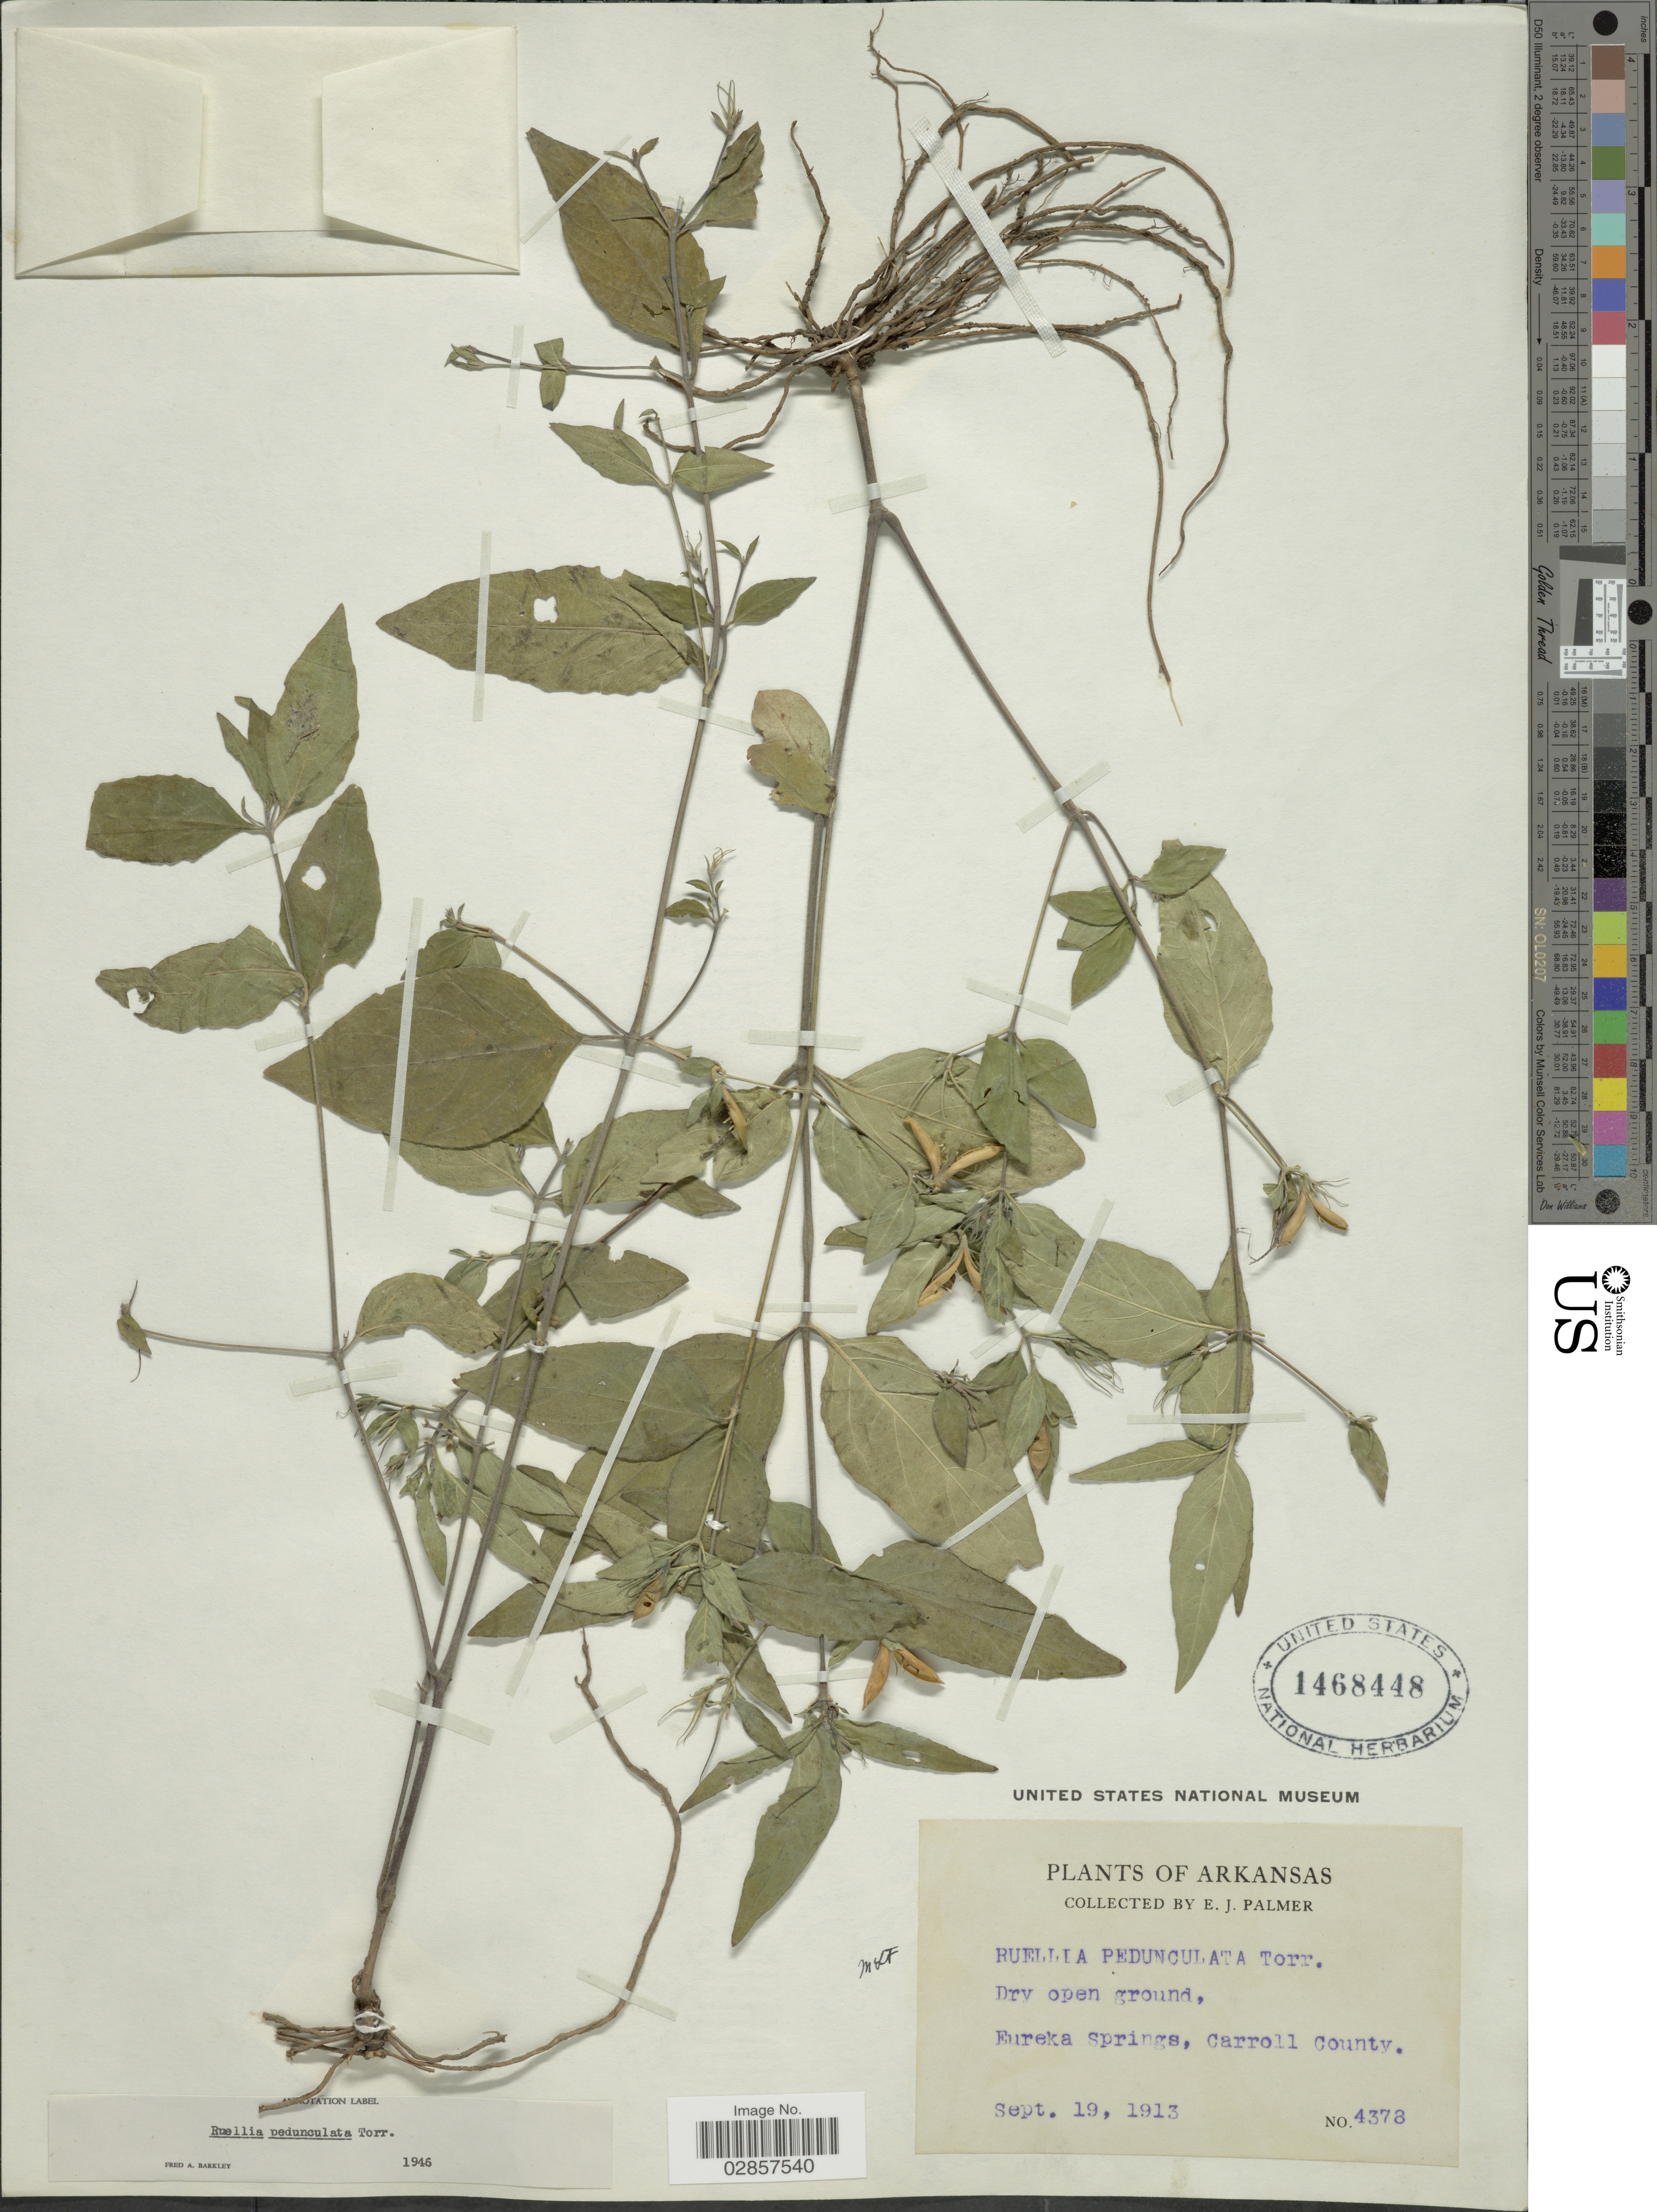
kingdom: Plantae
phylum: Tracheophyta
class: Magnoliopsida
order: Lamiales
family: Acanthaceae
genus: Ruellia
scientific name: Ruellia pedunculata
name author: Torr. ex A. Gray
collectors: E. J. Palmer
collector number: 4378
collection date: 1913-09-19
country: United States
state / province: Arkansas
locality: Eureka Springs, Caroll County.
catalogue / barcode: US 1468448